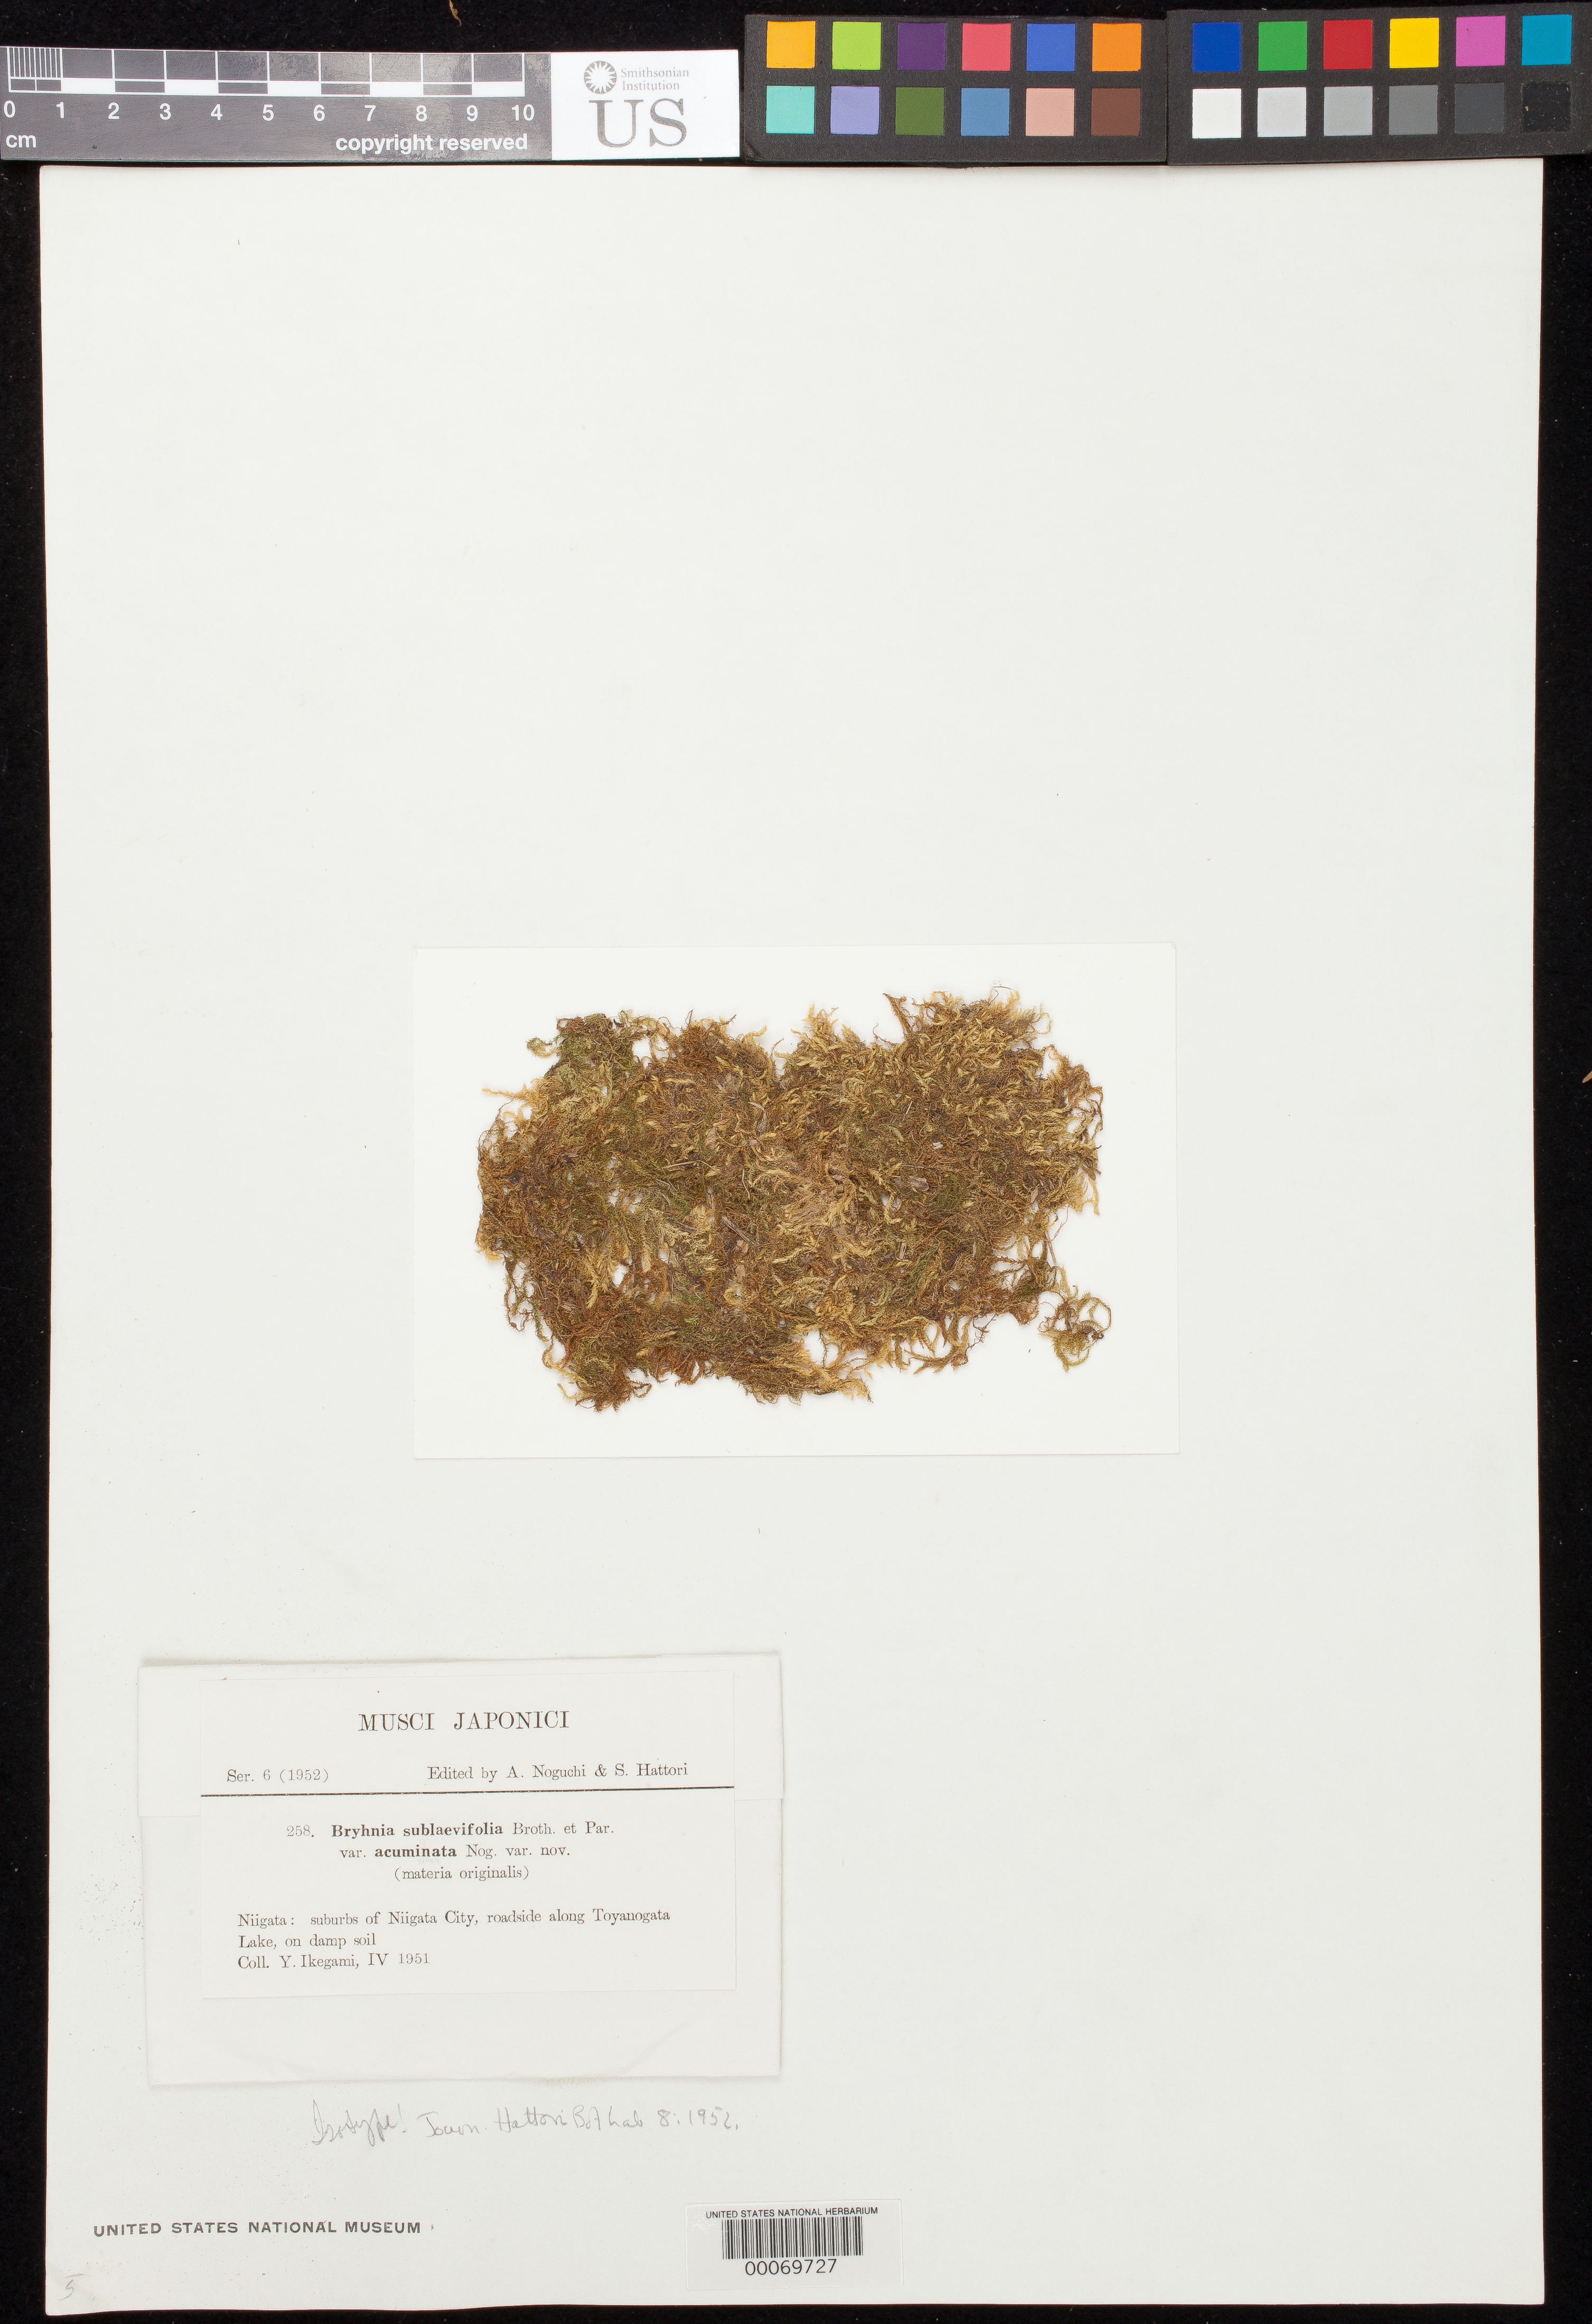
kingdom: Plantae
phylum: Bryophyta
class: Bryopsida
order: Hypnales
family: Brachytheciaceae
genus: Bryhnia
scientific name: Bryhnia sublaevifolia var. acuminata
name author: Naguchi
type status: Type Collection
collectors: Y. Ikegami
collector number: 258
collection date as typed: Apr 1951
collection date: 1951-04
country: Japan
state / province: Niigata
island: Honshu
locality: Suburbs of Niigata City, roadside along.